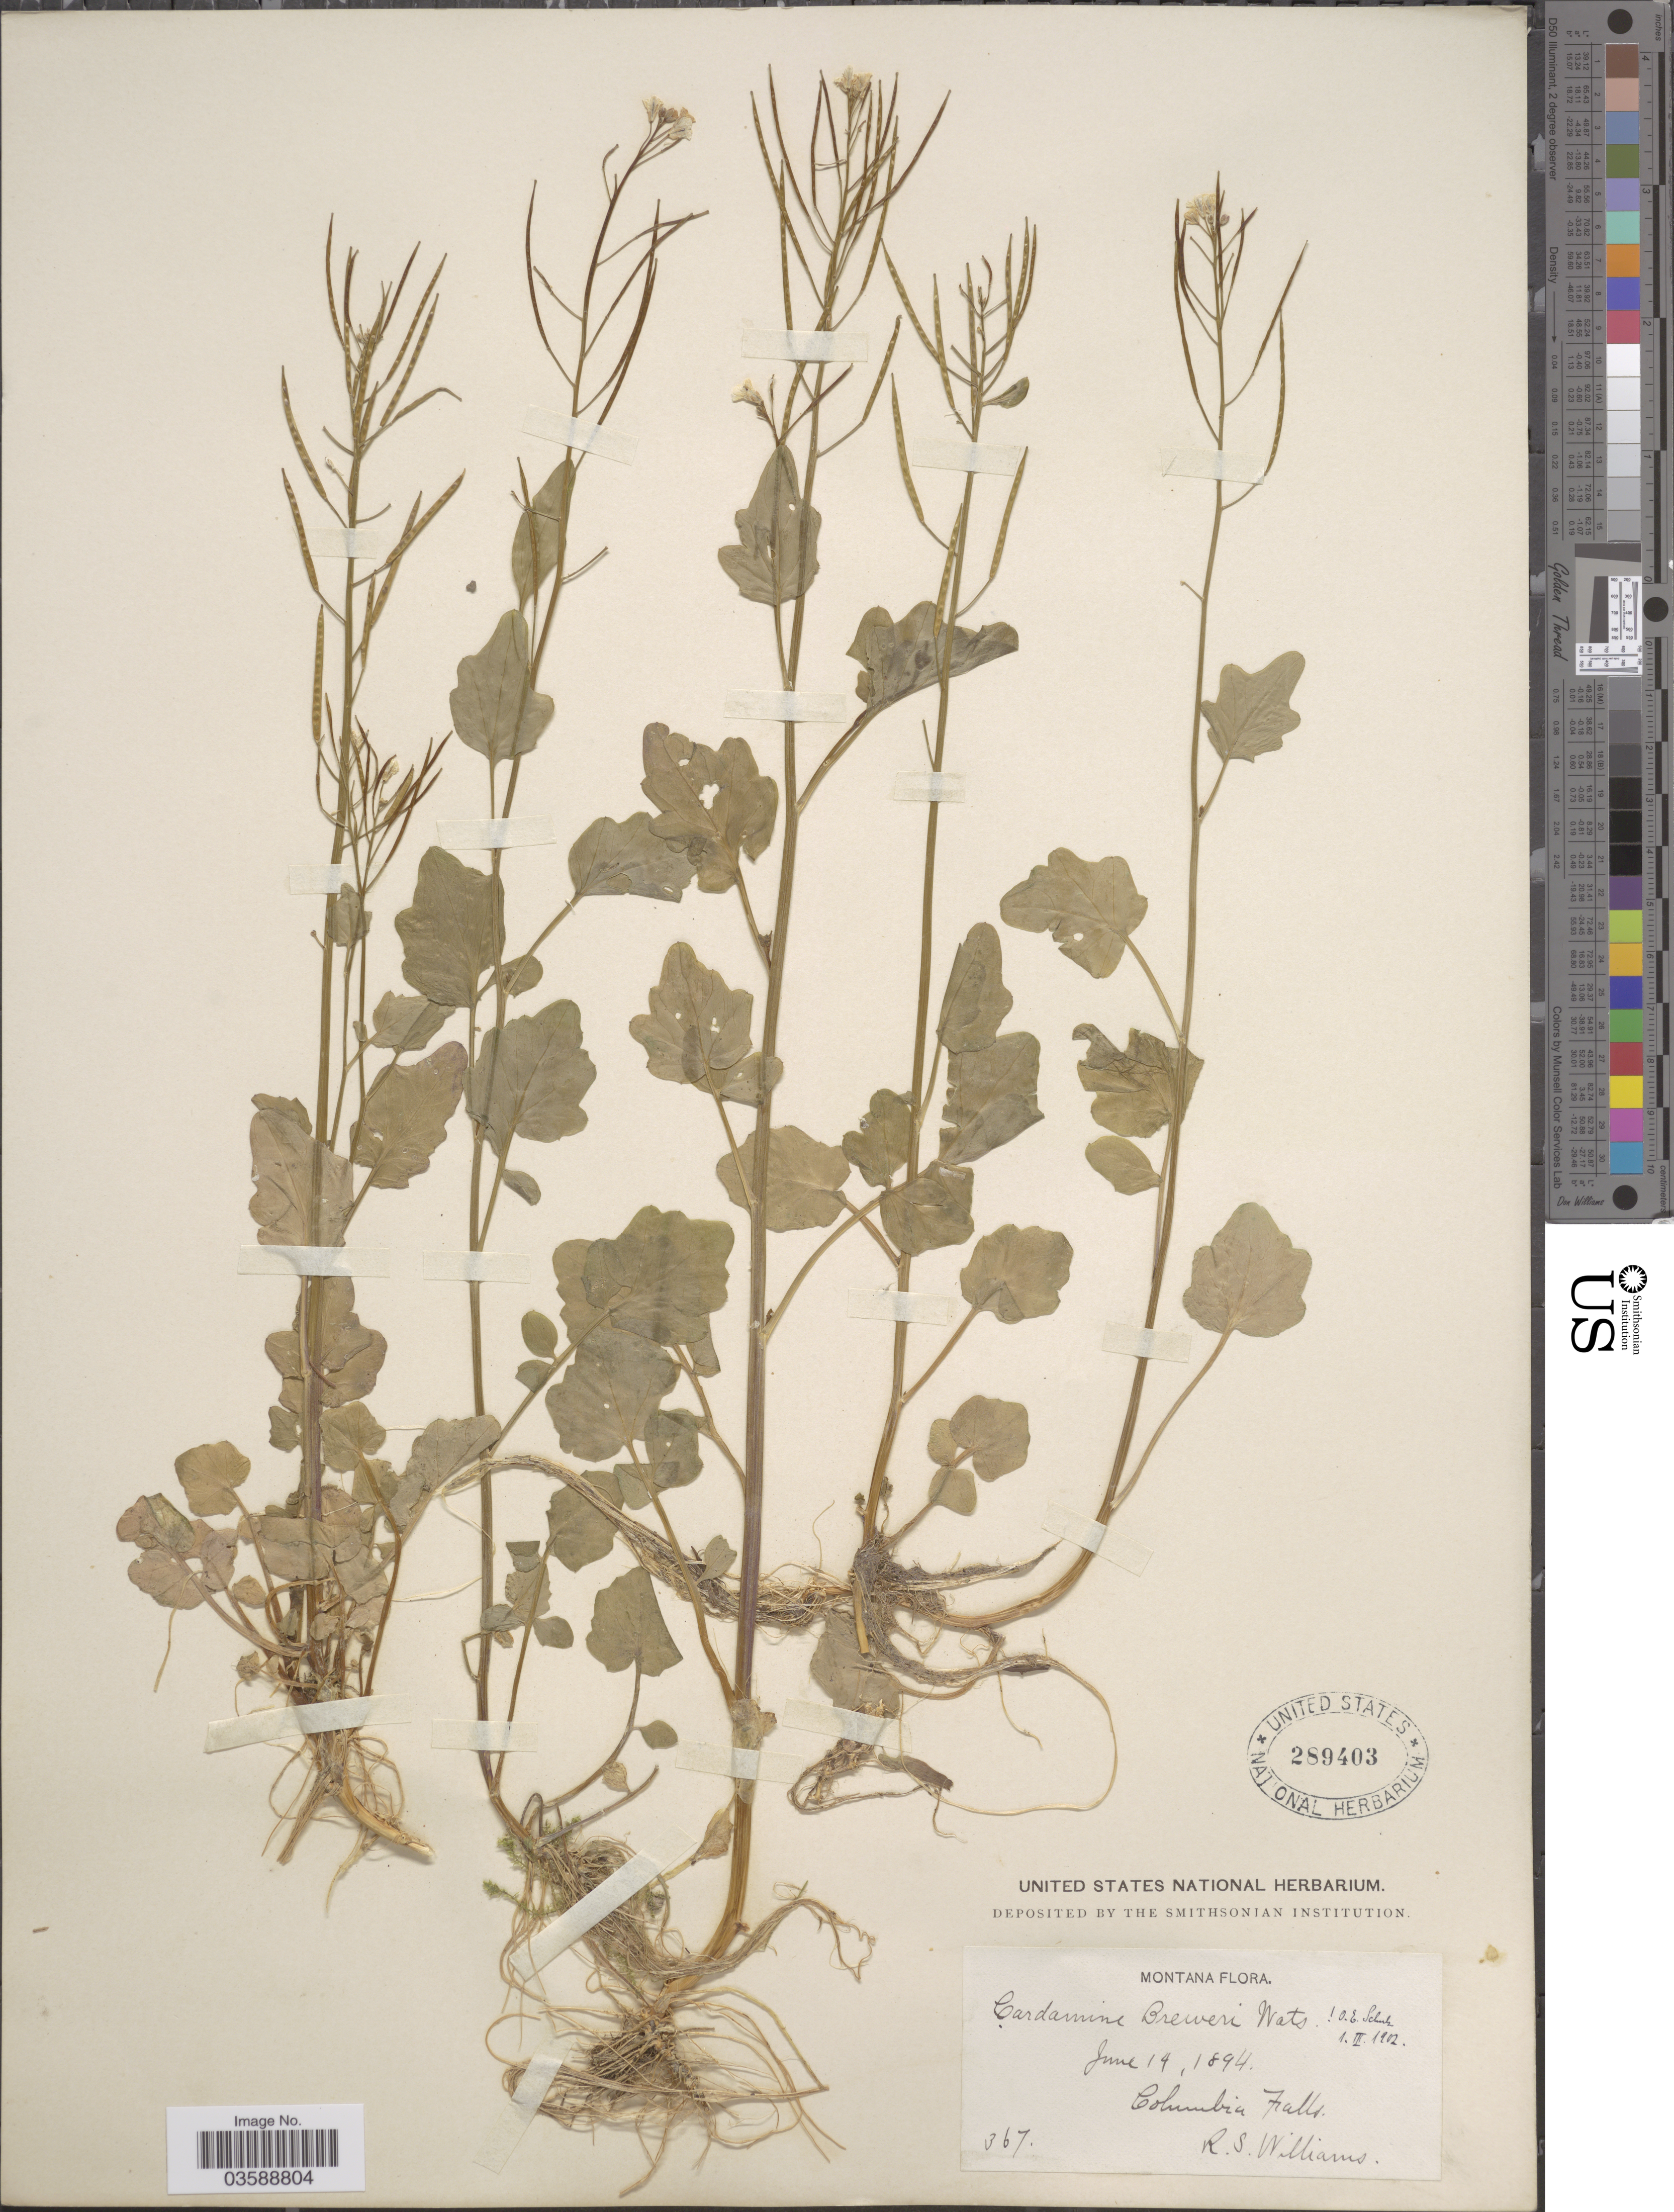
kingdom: Plantae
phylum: Tracheophyta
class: Magnoliopsida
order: Brassicales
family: Brassicaceae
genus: Cardamine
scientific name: Cardamine breweri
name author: S. Watson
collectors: R. S. Williams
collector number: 367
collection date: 1894-06-14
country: United States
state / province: Montana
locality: Colombia Falls.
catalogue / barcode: US 289403